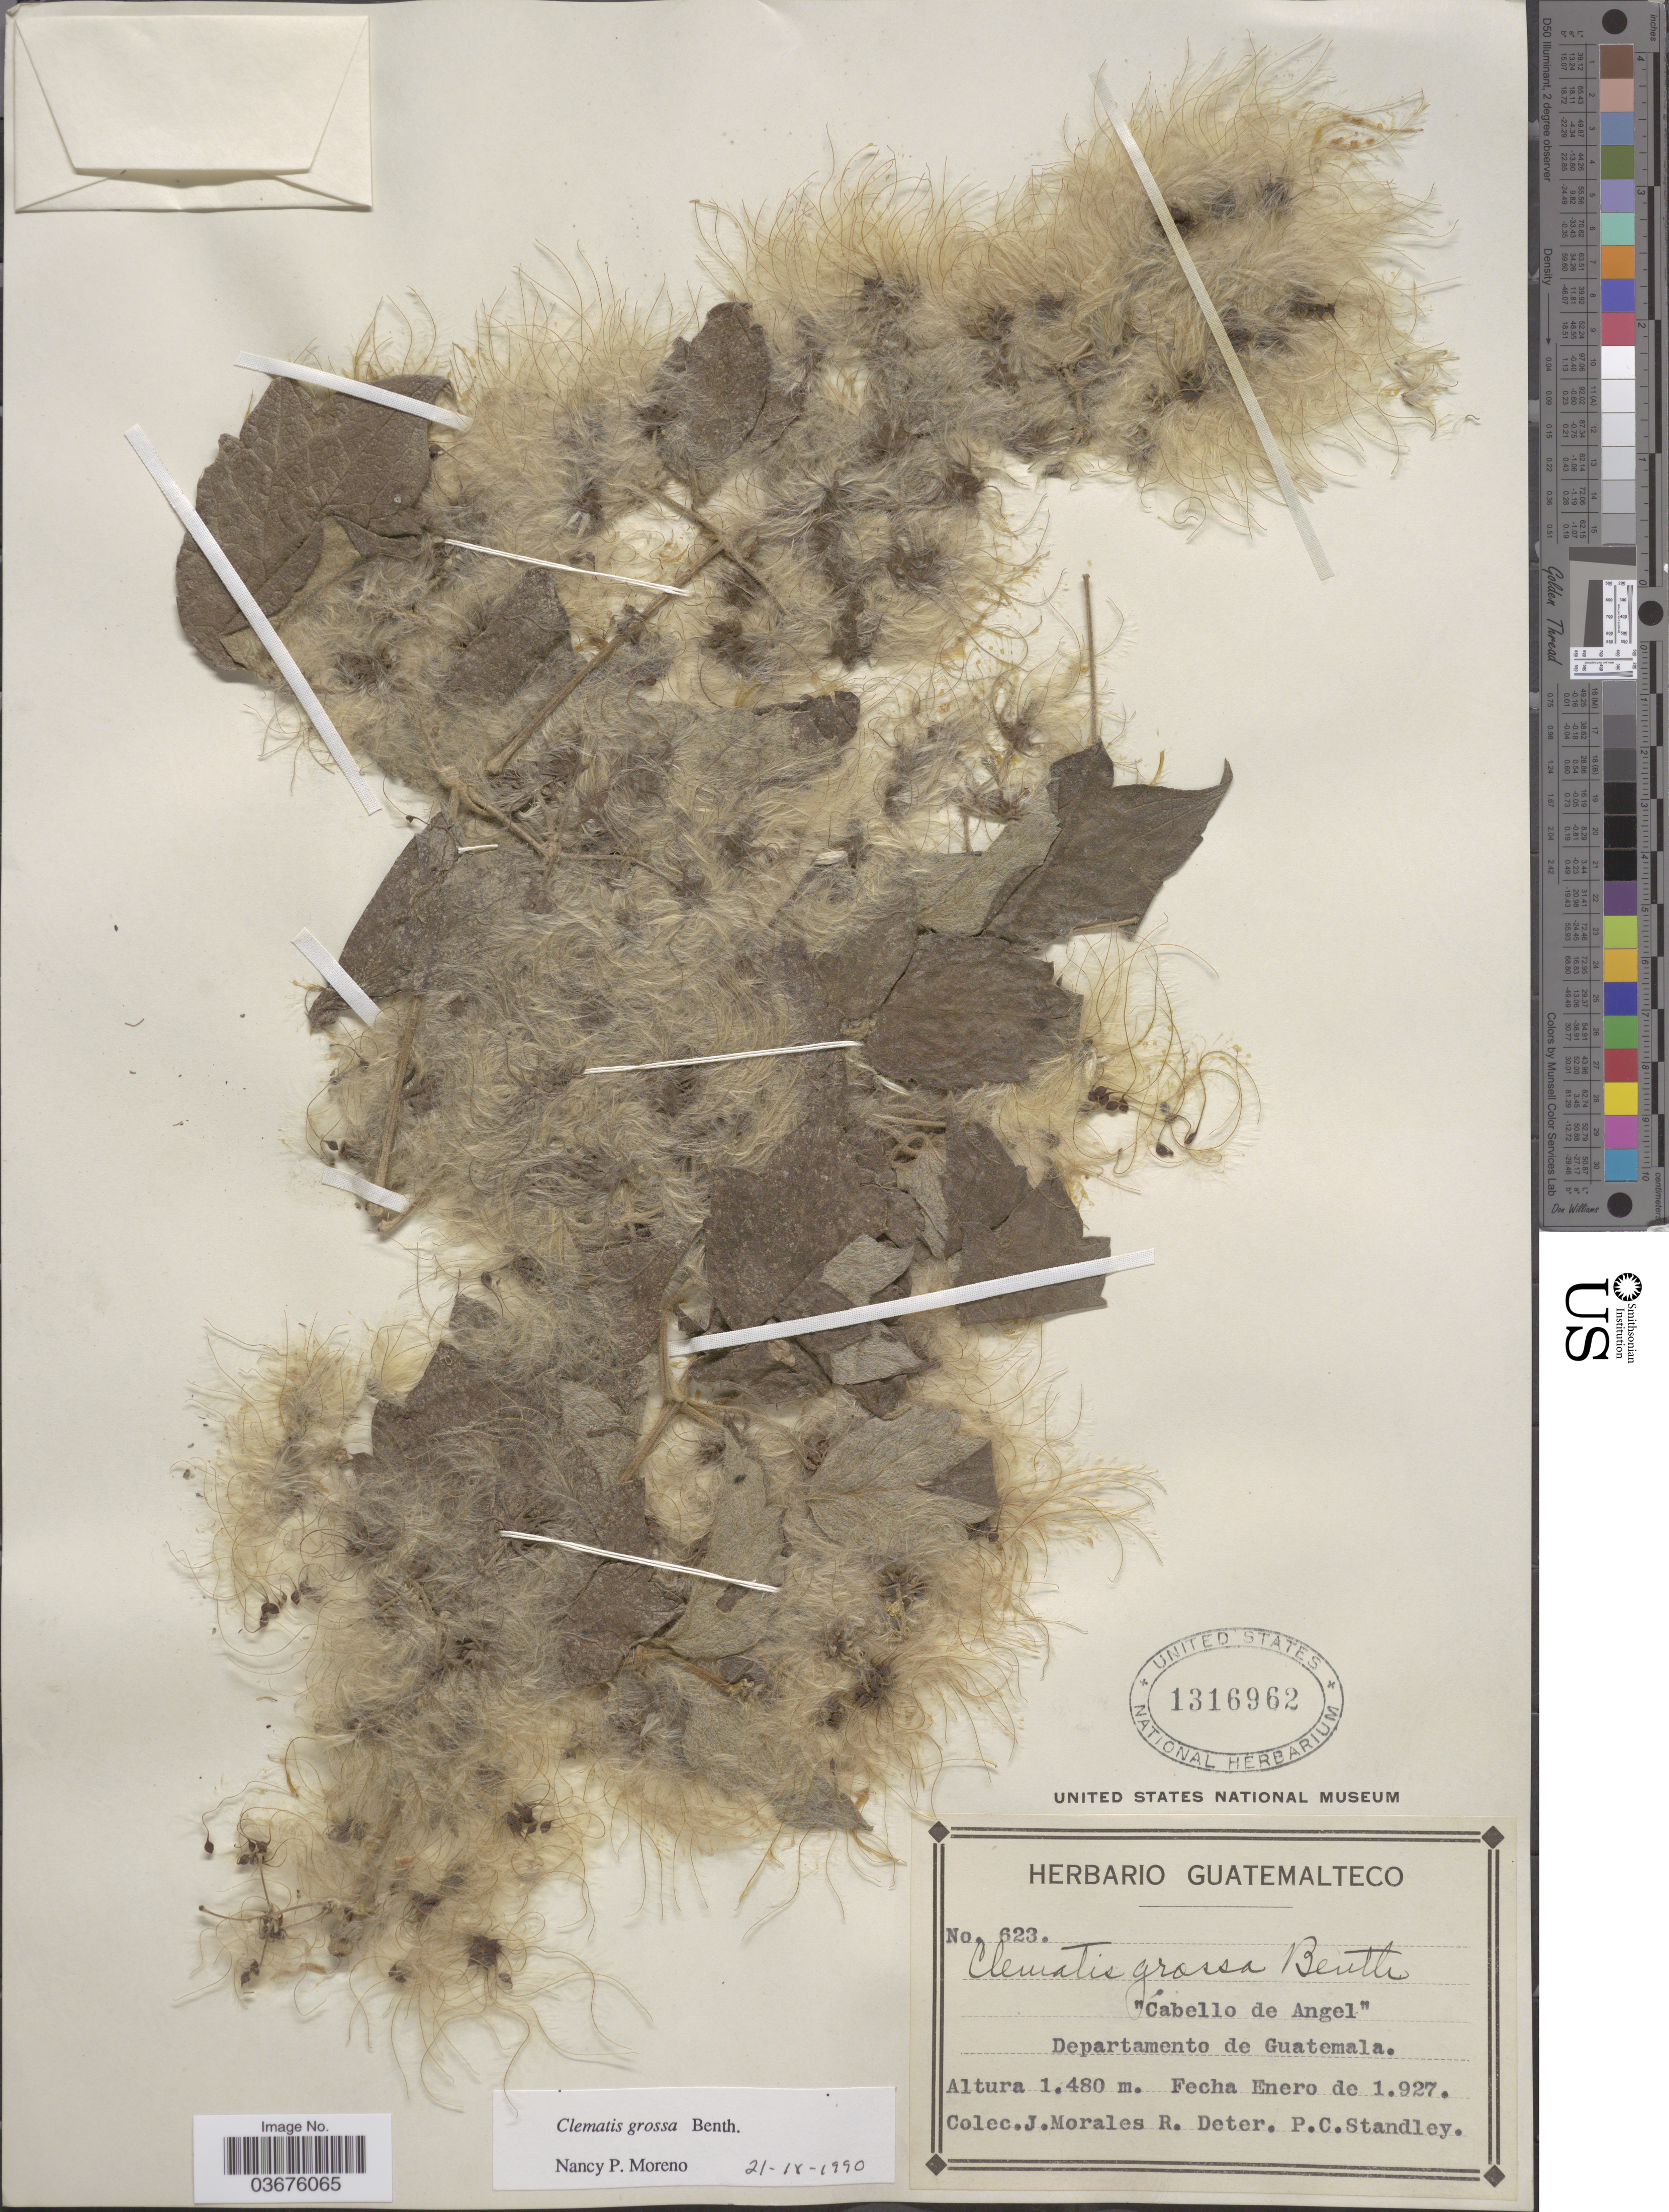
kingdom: Plantae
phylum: Tracheophyta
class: Magnoliopsida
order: Ranunculales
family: Ranunculaceae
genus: Clematis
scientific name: Clematis grossa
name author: Benth.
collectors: J. Morales R.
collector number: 623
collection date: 1927-01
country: Guatemala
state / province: Guatemala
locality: Departamento de Guatemala.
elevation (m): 1480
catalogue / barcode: US 1316962